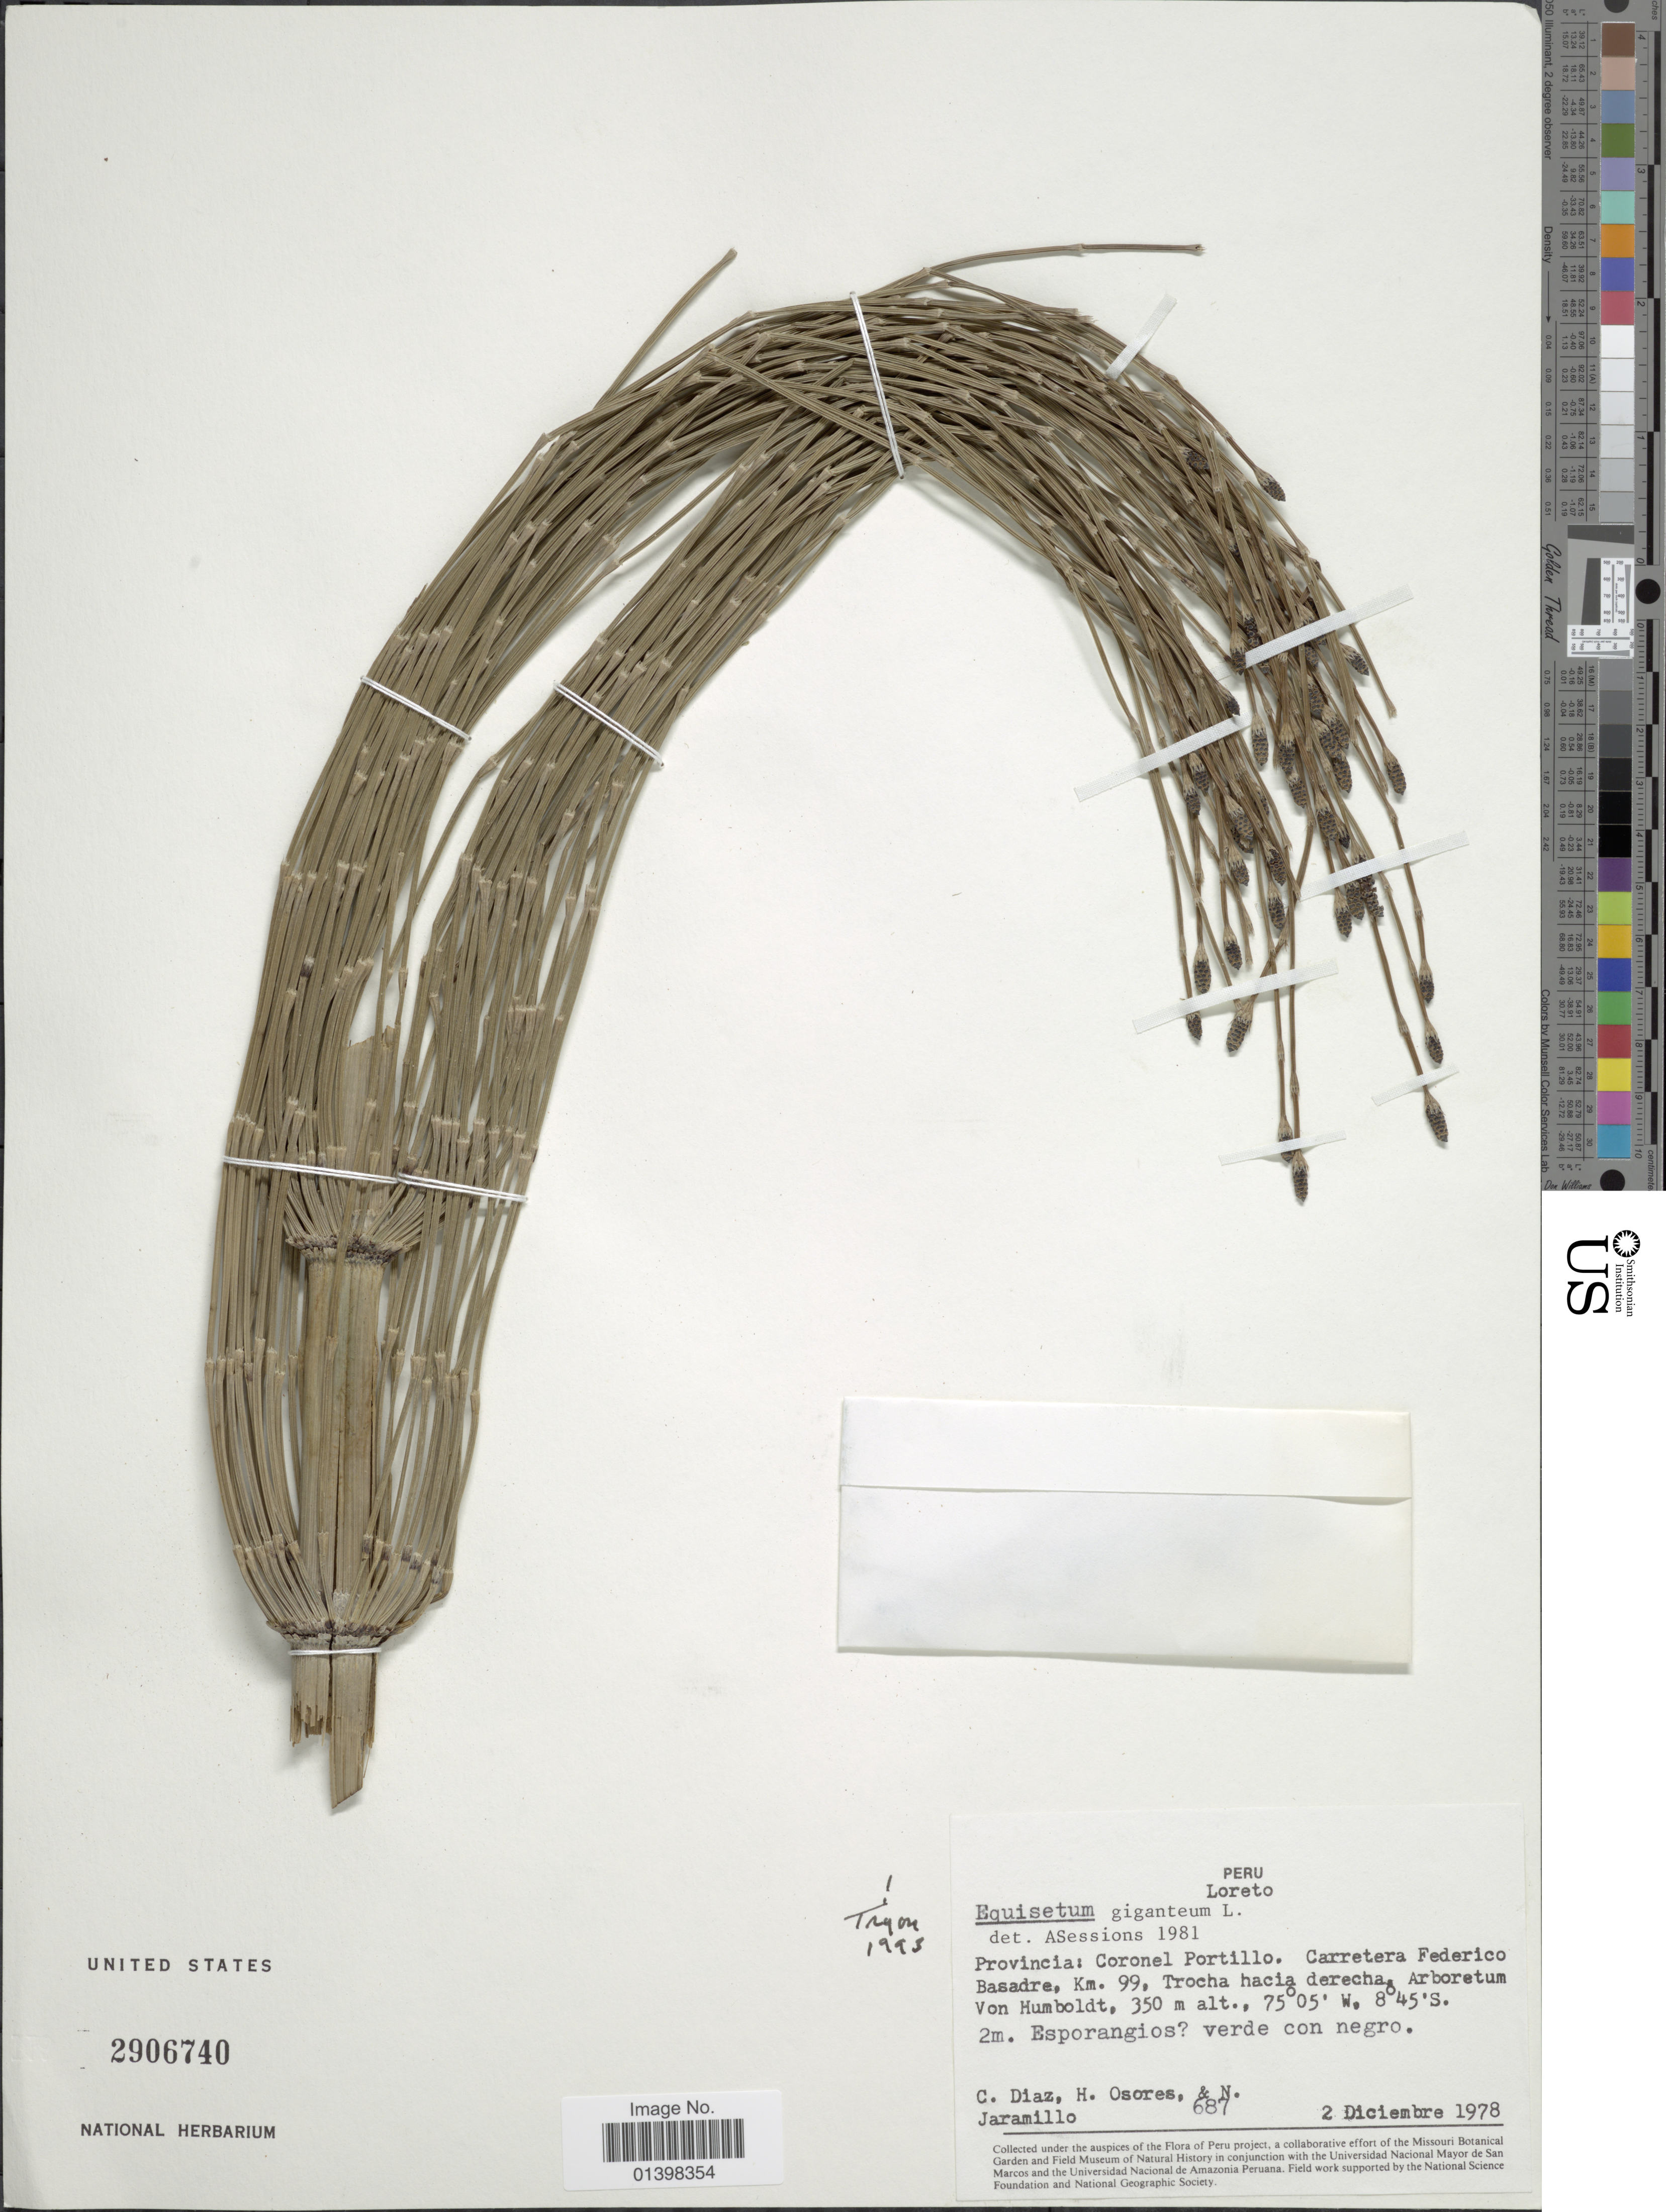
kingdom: Plantae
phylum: Tracheophyta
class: Polypodiopsida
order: Equisetales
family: Equisetaceae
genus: Equisetum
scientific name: Equisetum giganteum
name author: L.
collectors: C. P. Diaz, H. Osores & N. Jaramillo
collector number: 687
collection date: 1978-12-02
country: Peru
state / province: Loreto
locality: Provincia: Coronel Portillo, carretera Federico Basadre, Km 99, Trocha hacia derecha, Arboretum Von Humboldt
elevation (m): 350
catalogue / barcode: US 2906740